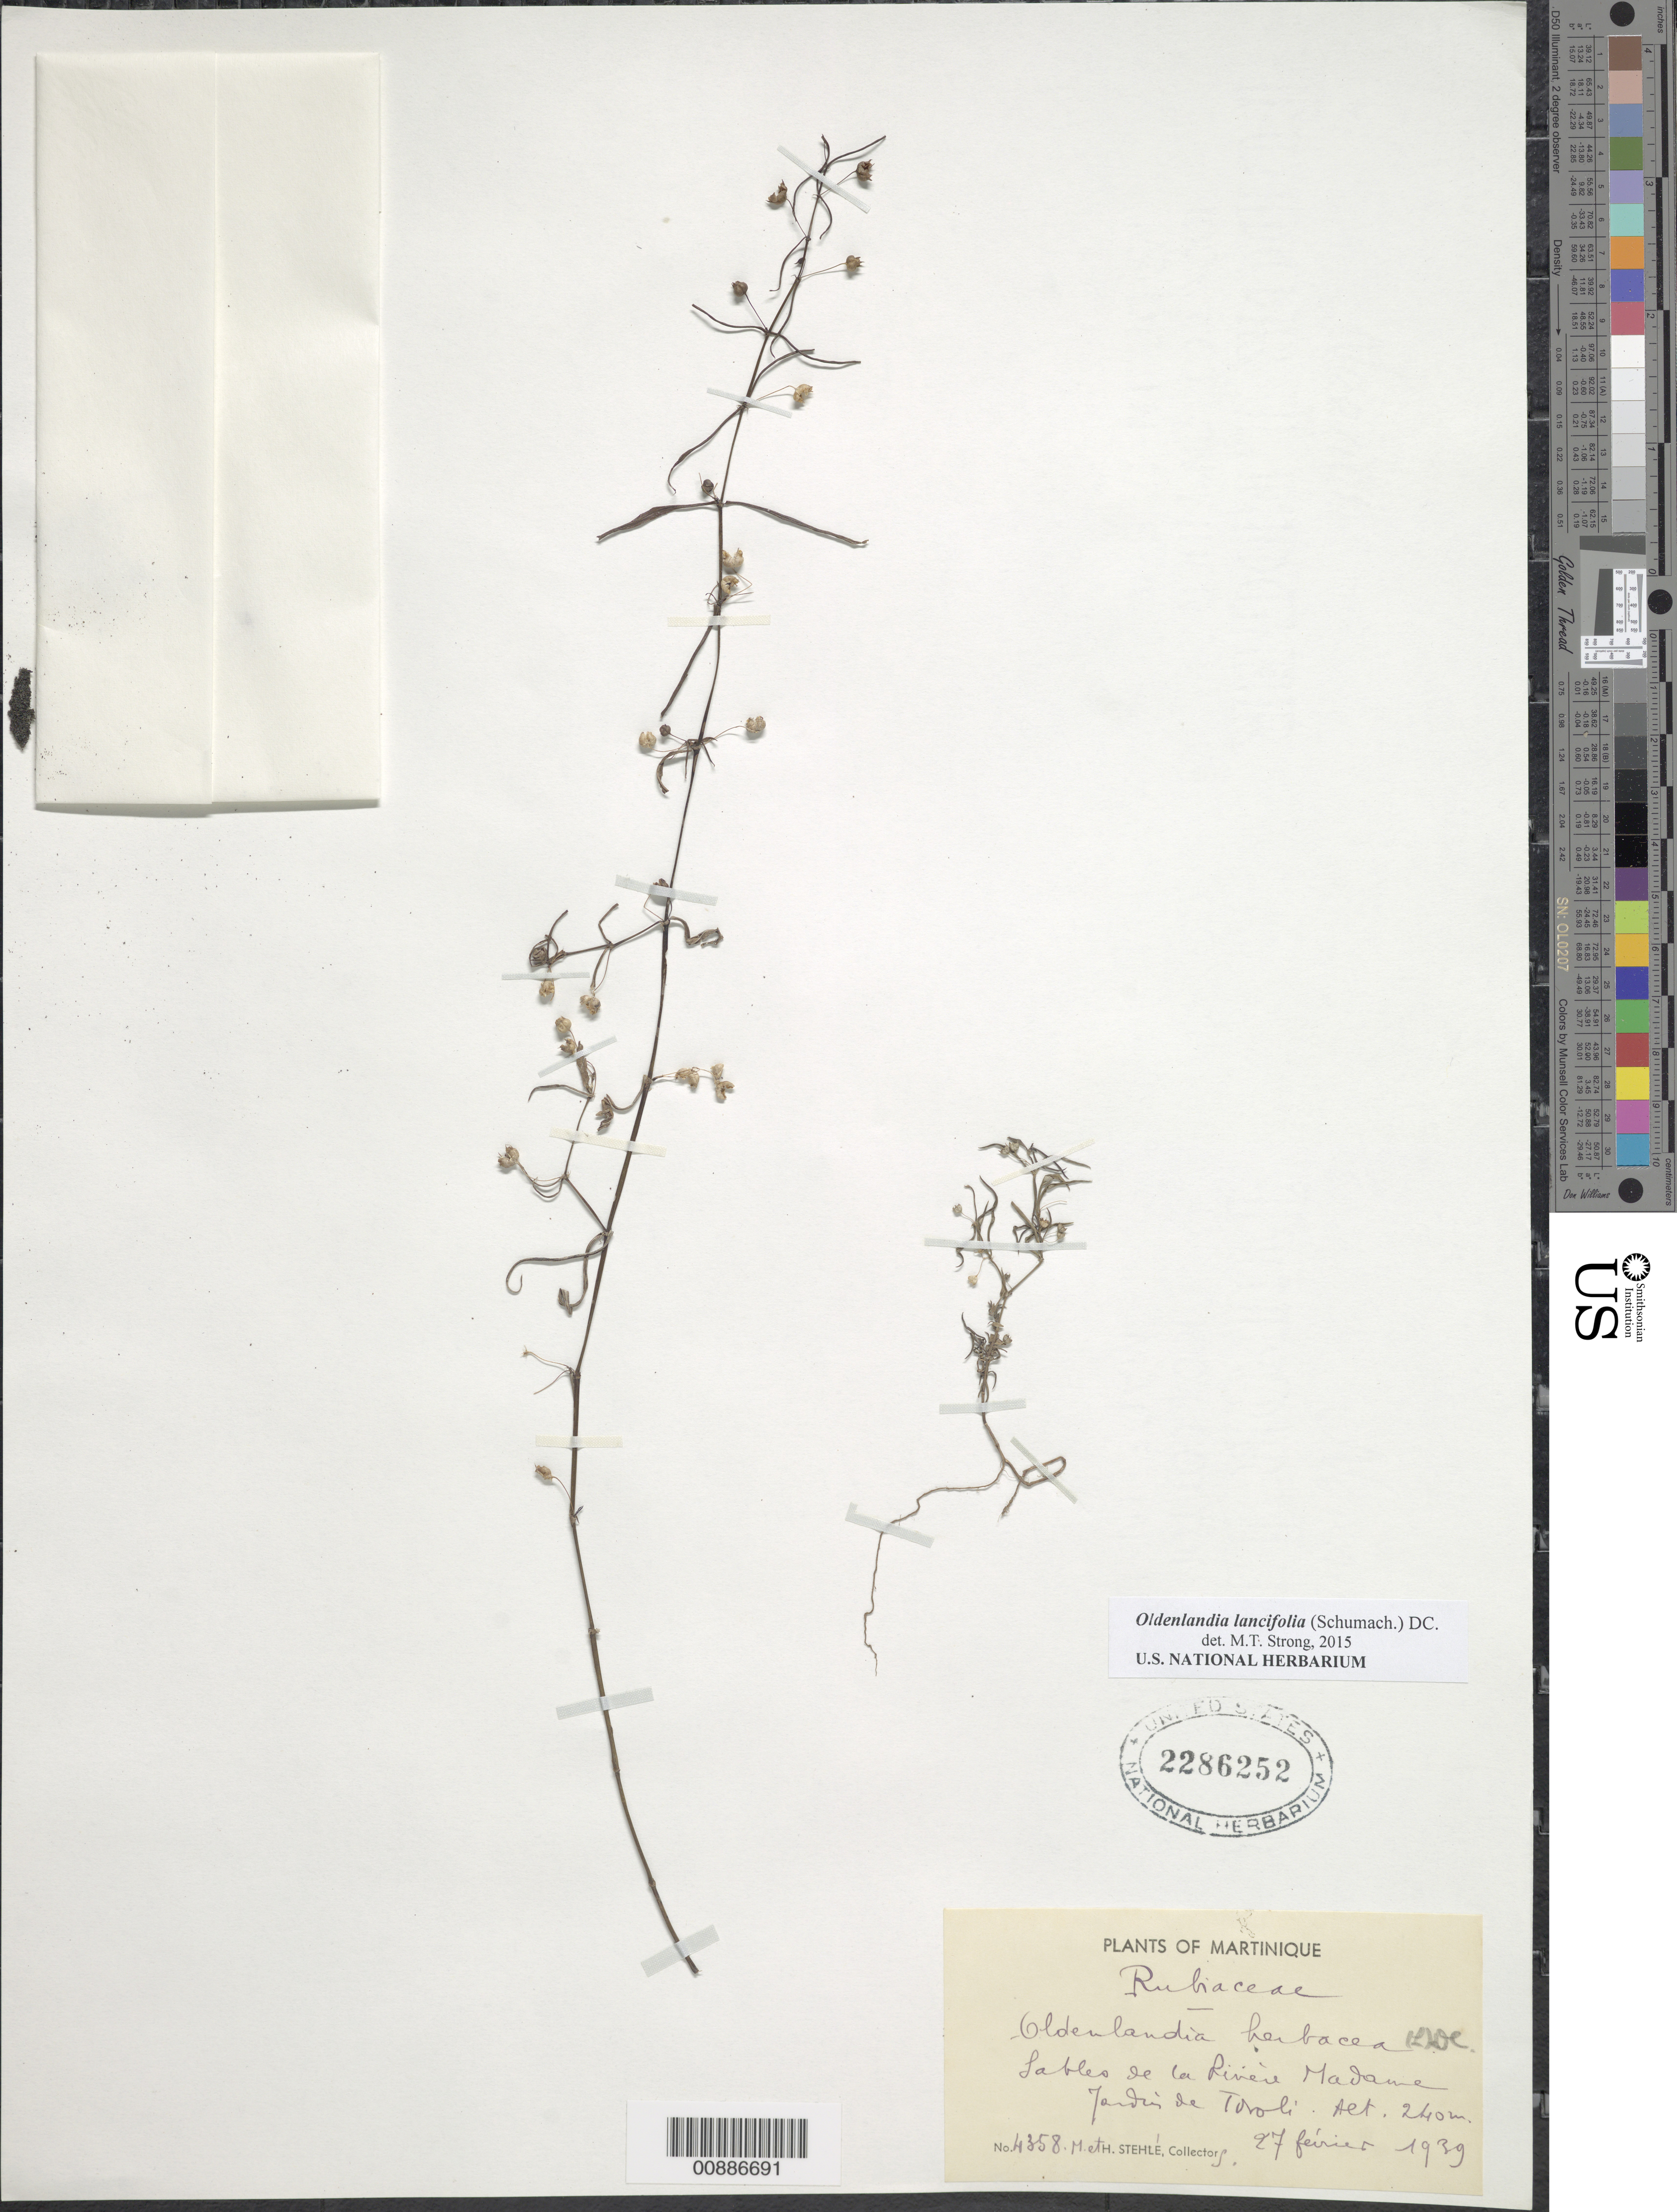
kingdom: Plantae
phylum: Tracheophyta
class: Magnoliopsida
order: Gentianales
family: Rubiaceae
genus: Oldenlandia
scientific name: Oldenlandia lancifolia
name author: (Schumach.) DC.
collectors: H. Stehlé & M. Stehlé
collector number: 4358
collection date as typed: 27 Feb 1939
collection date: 1939-02-27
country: Martinique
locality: La Rivière Madame, Jardin de Tivoli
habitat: River sands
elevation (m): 240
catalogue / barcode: US 2286252